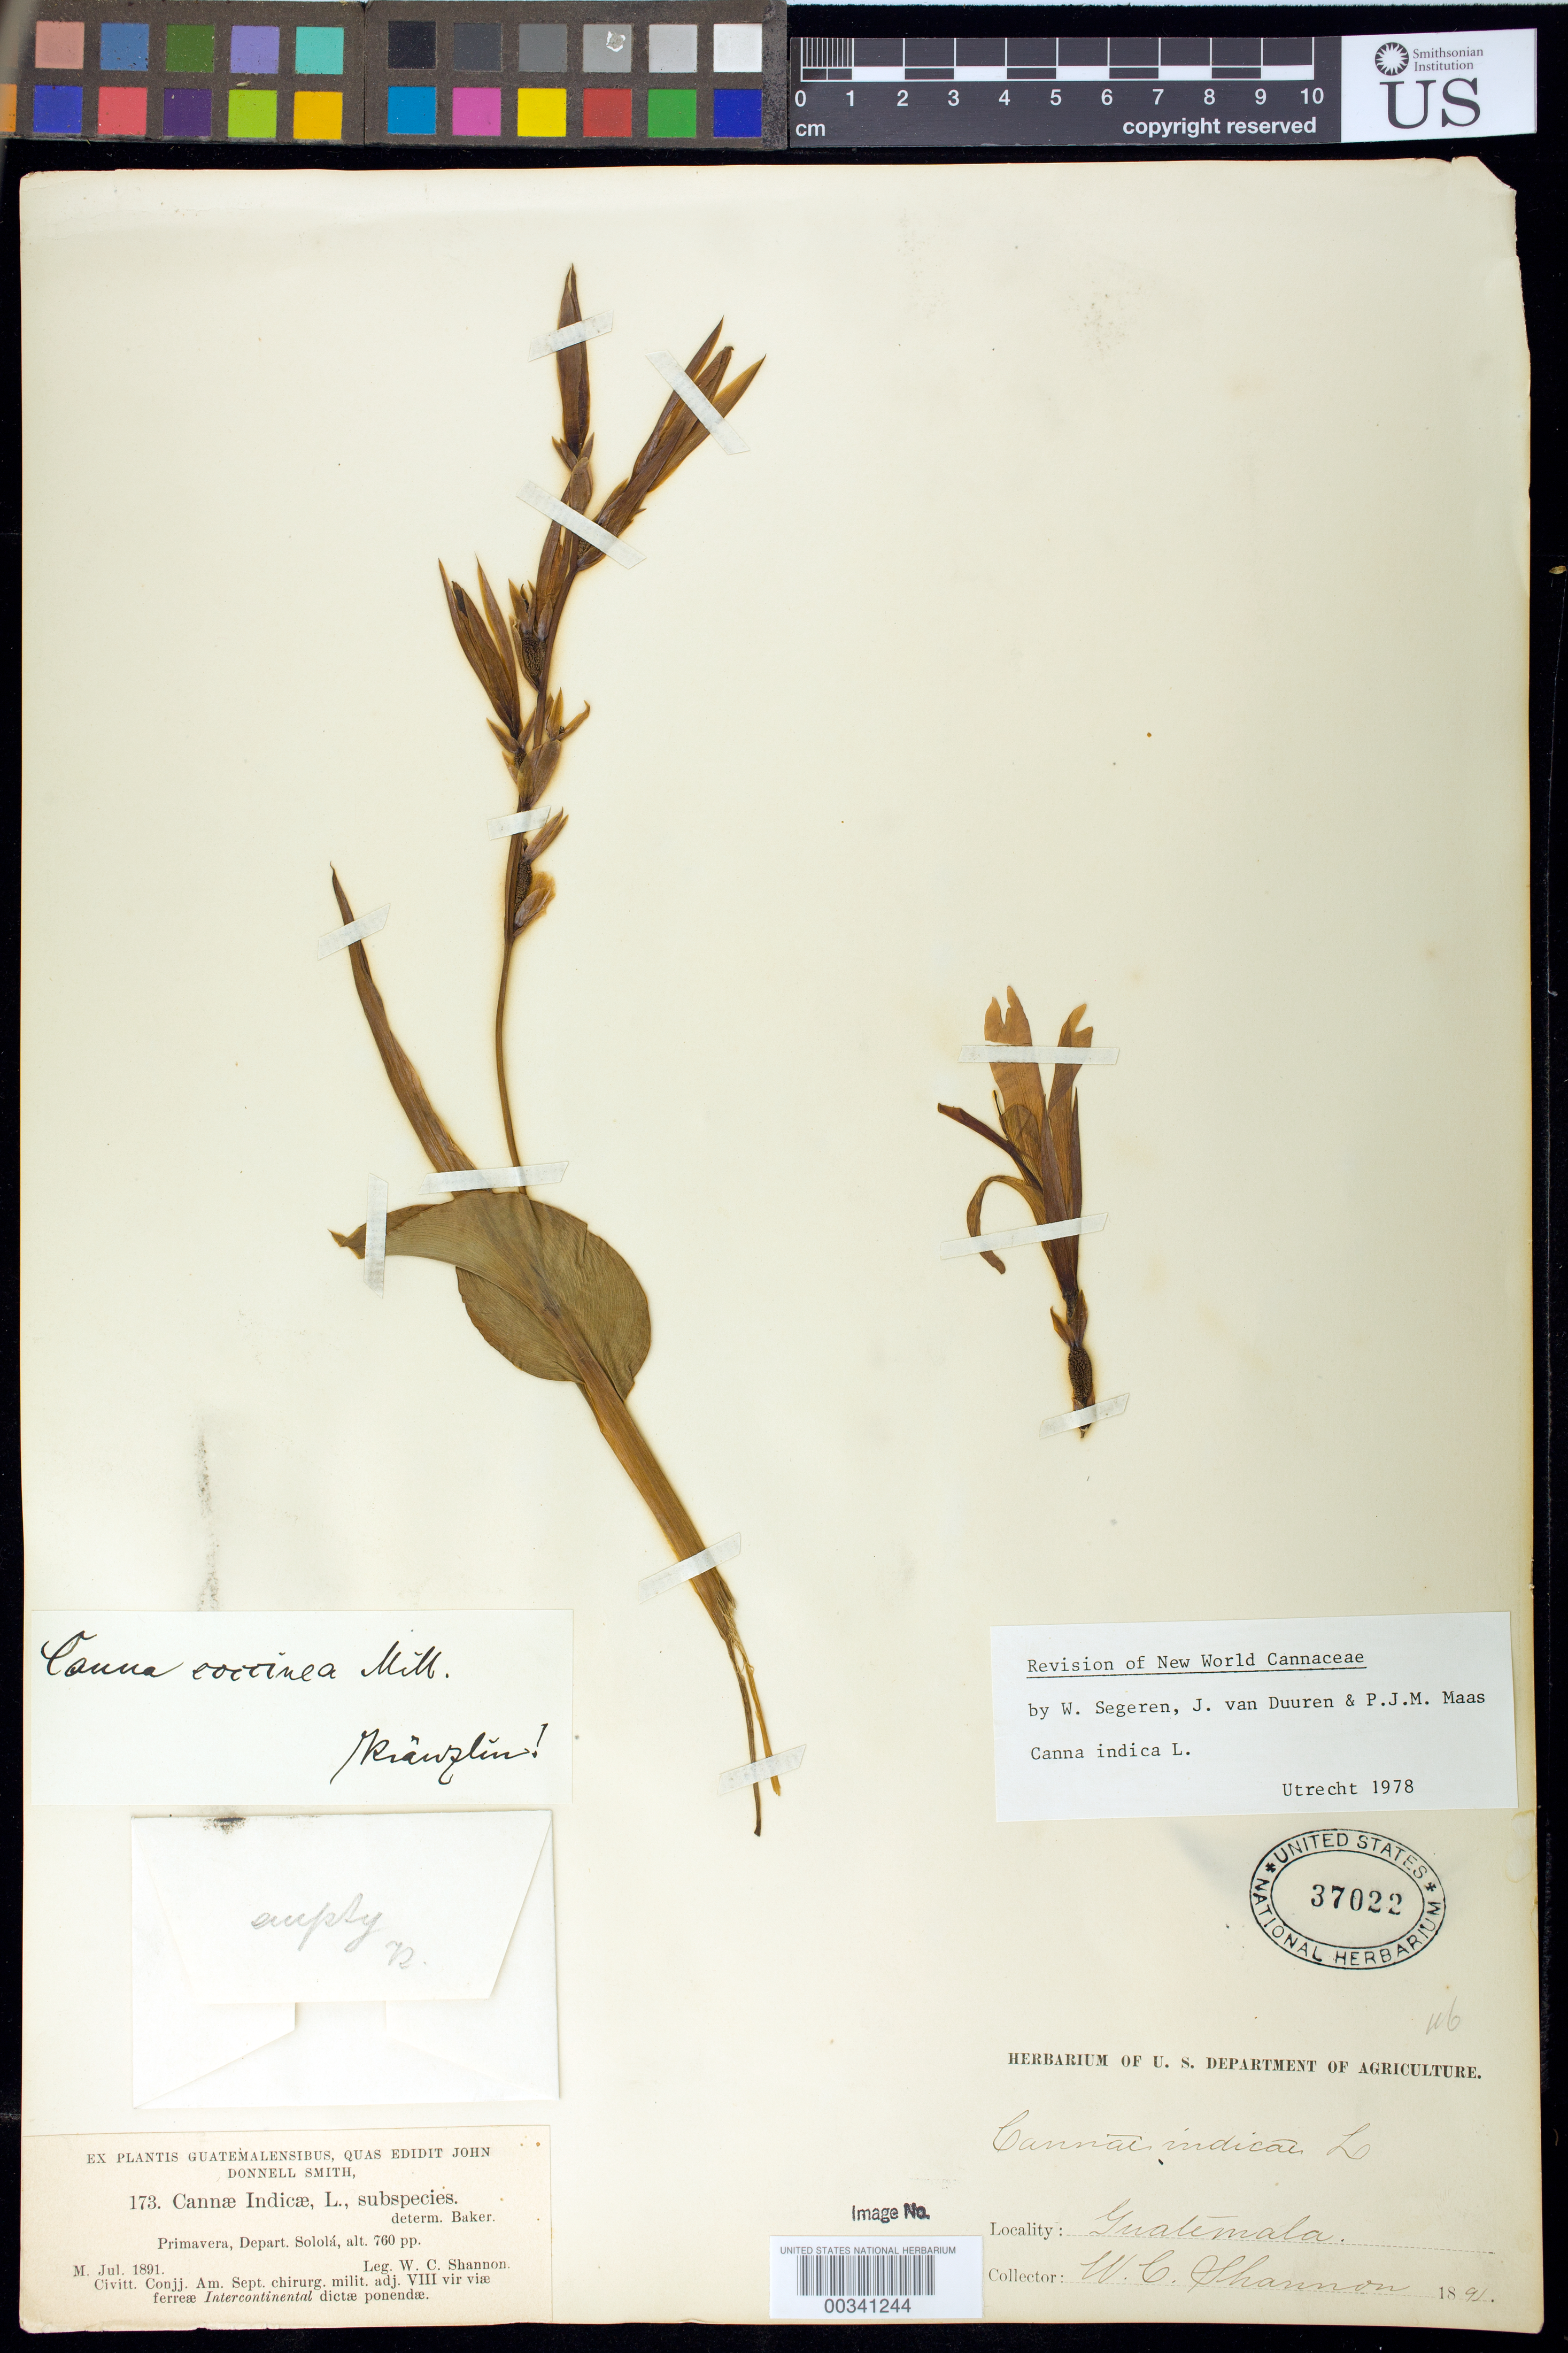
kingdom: Plantae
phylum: Tracheophyta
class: Liliopsida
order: Zingiberales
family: Cannaceae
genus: Canna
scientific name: Canna indica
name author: L.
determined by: Segeren, W.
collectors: W. C. Shannon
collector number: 173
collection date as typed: Jul 1891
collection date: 1891-07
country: Guatemala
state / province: Sololá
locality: Primavera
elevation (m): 232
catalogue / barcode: US 37022